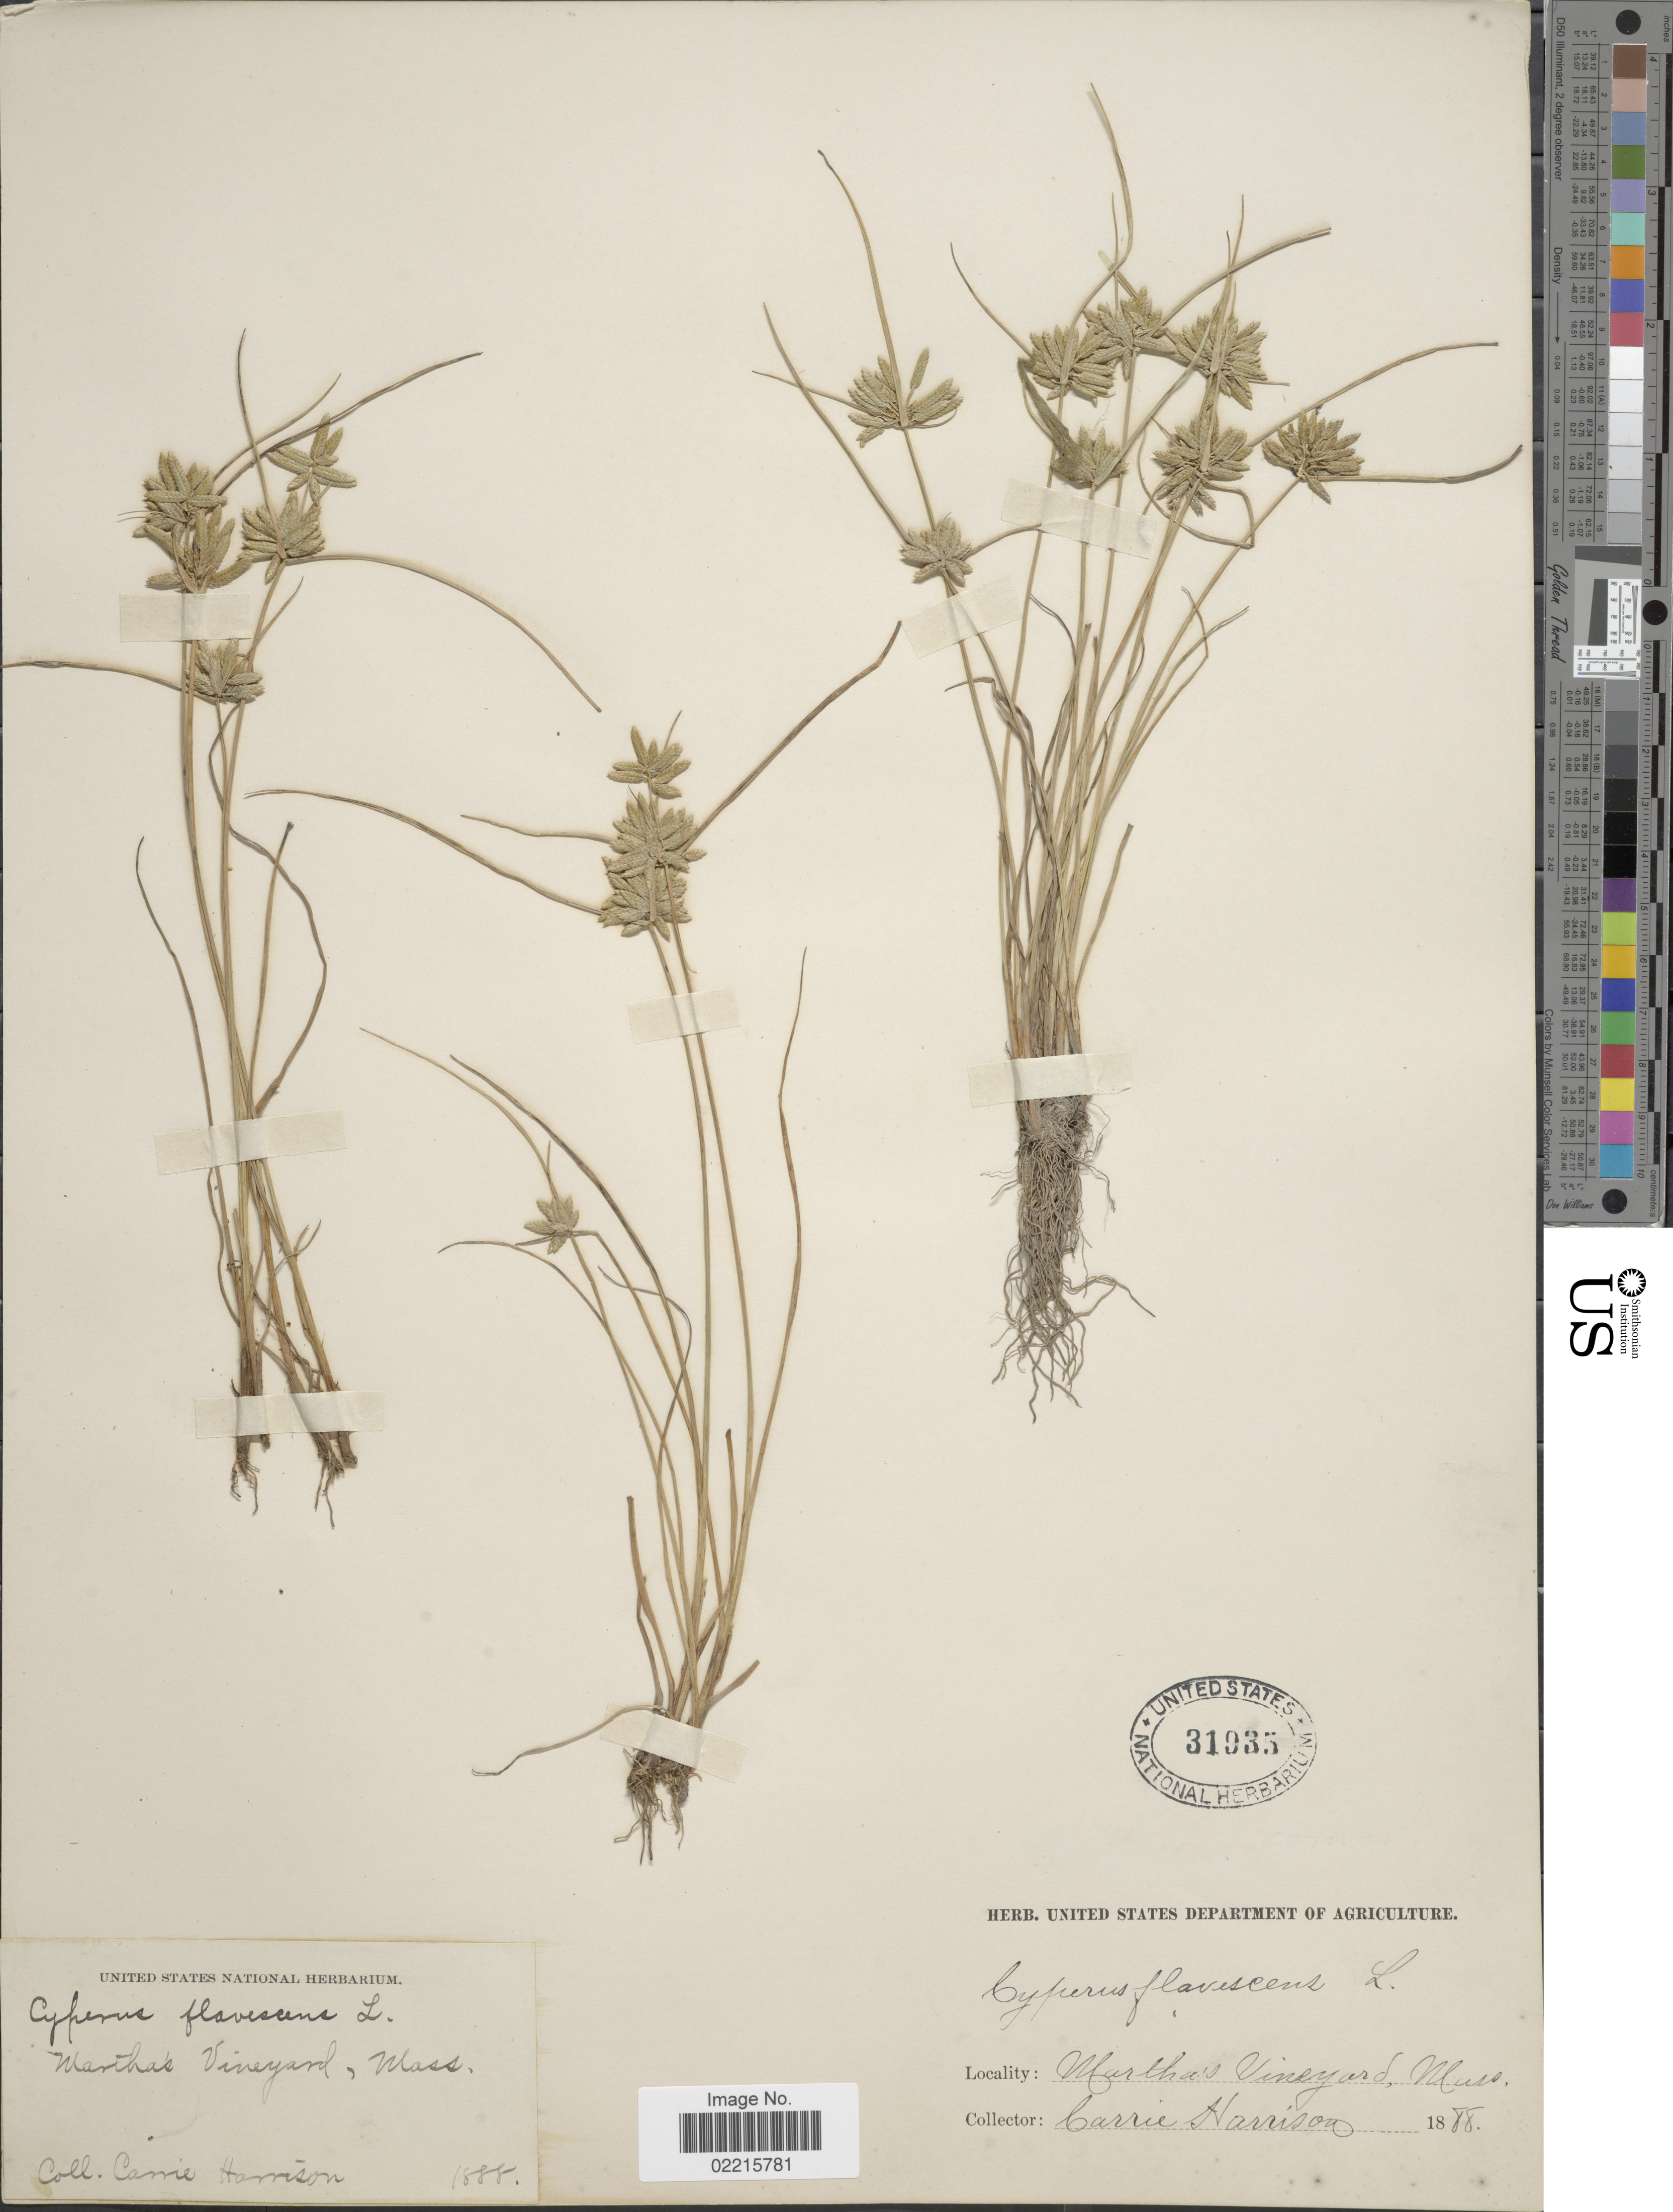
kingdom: Plantae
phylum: Tracheophyta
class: Liliopsida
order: Poales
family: Cyperaceae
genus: Cyperus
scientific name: Cyperus flavescens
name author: L.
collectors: C. Harrison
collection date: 1888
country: United States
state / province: Massachusetts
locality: Marthas Vineyard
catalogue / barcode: US 31935